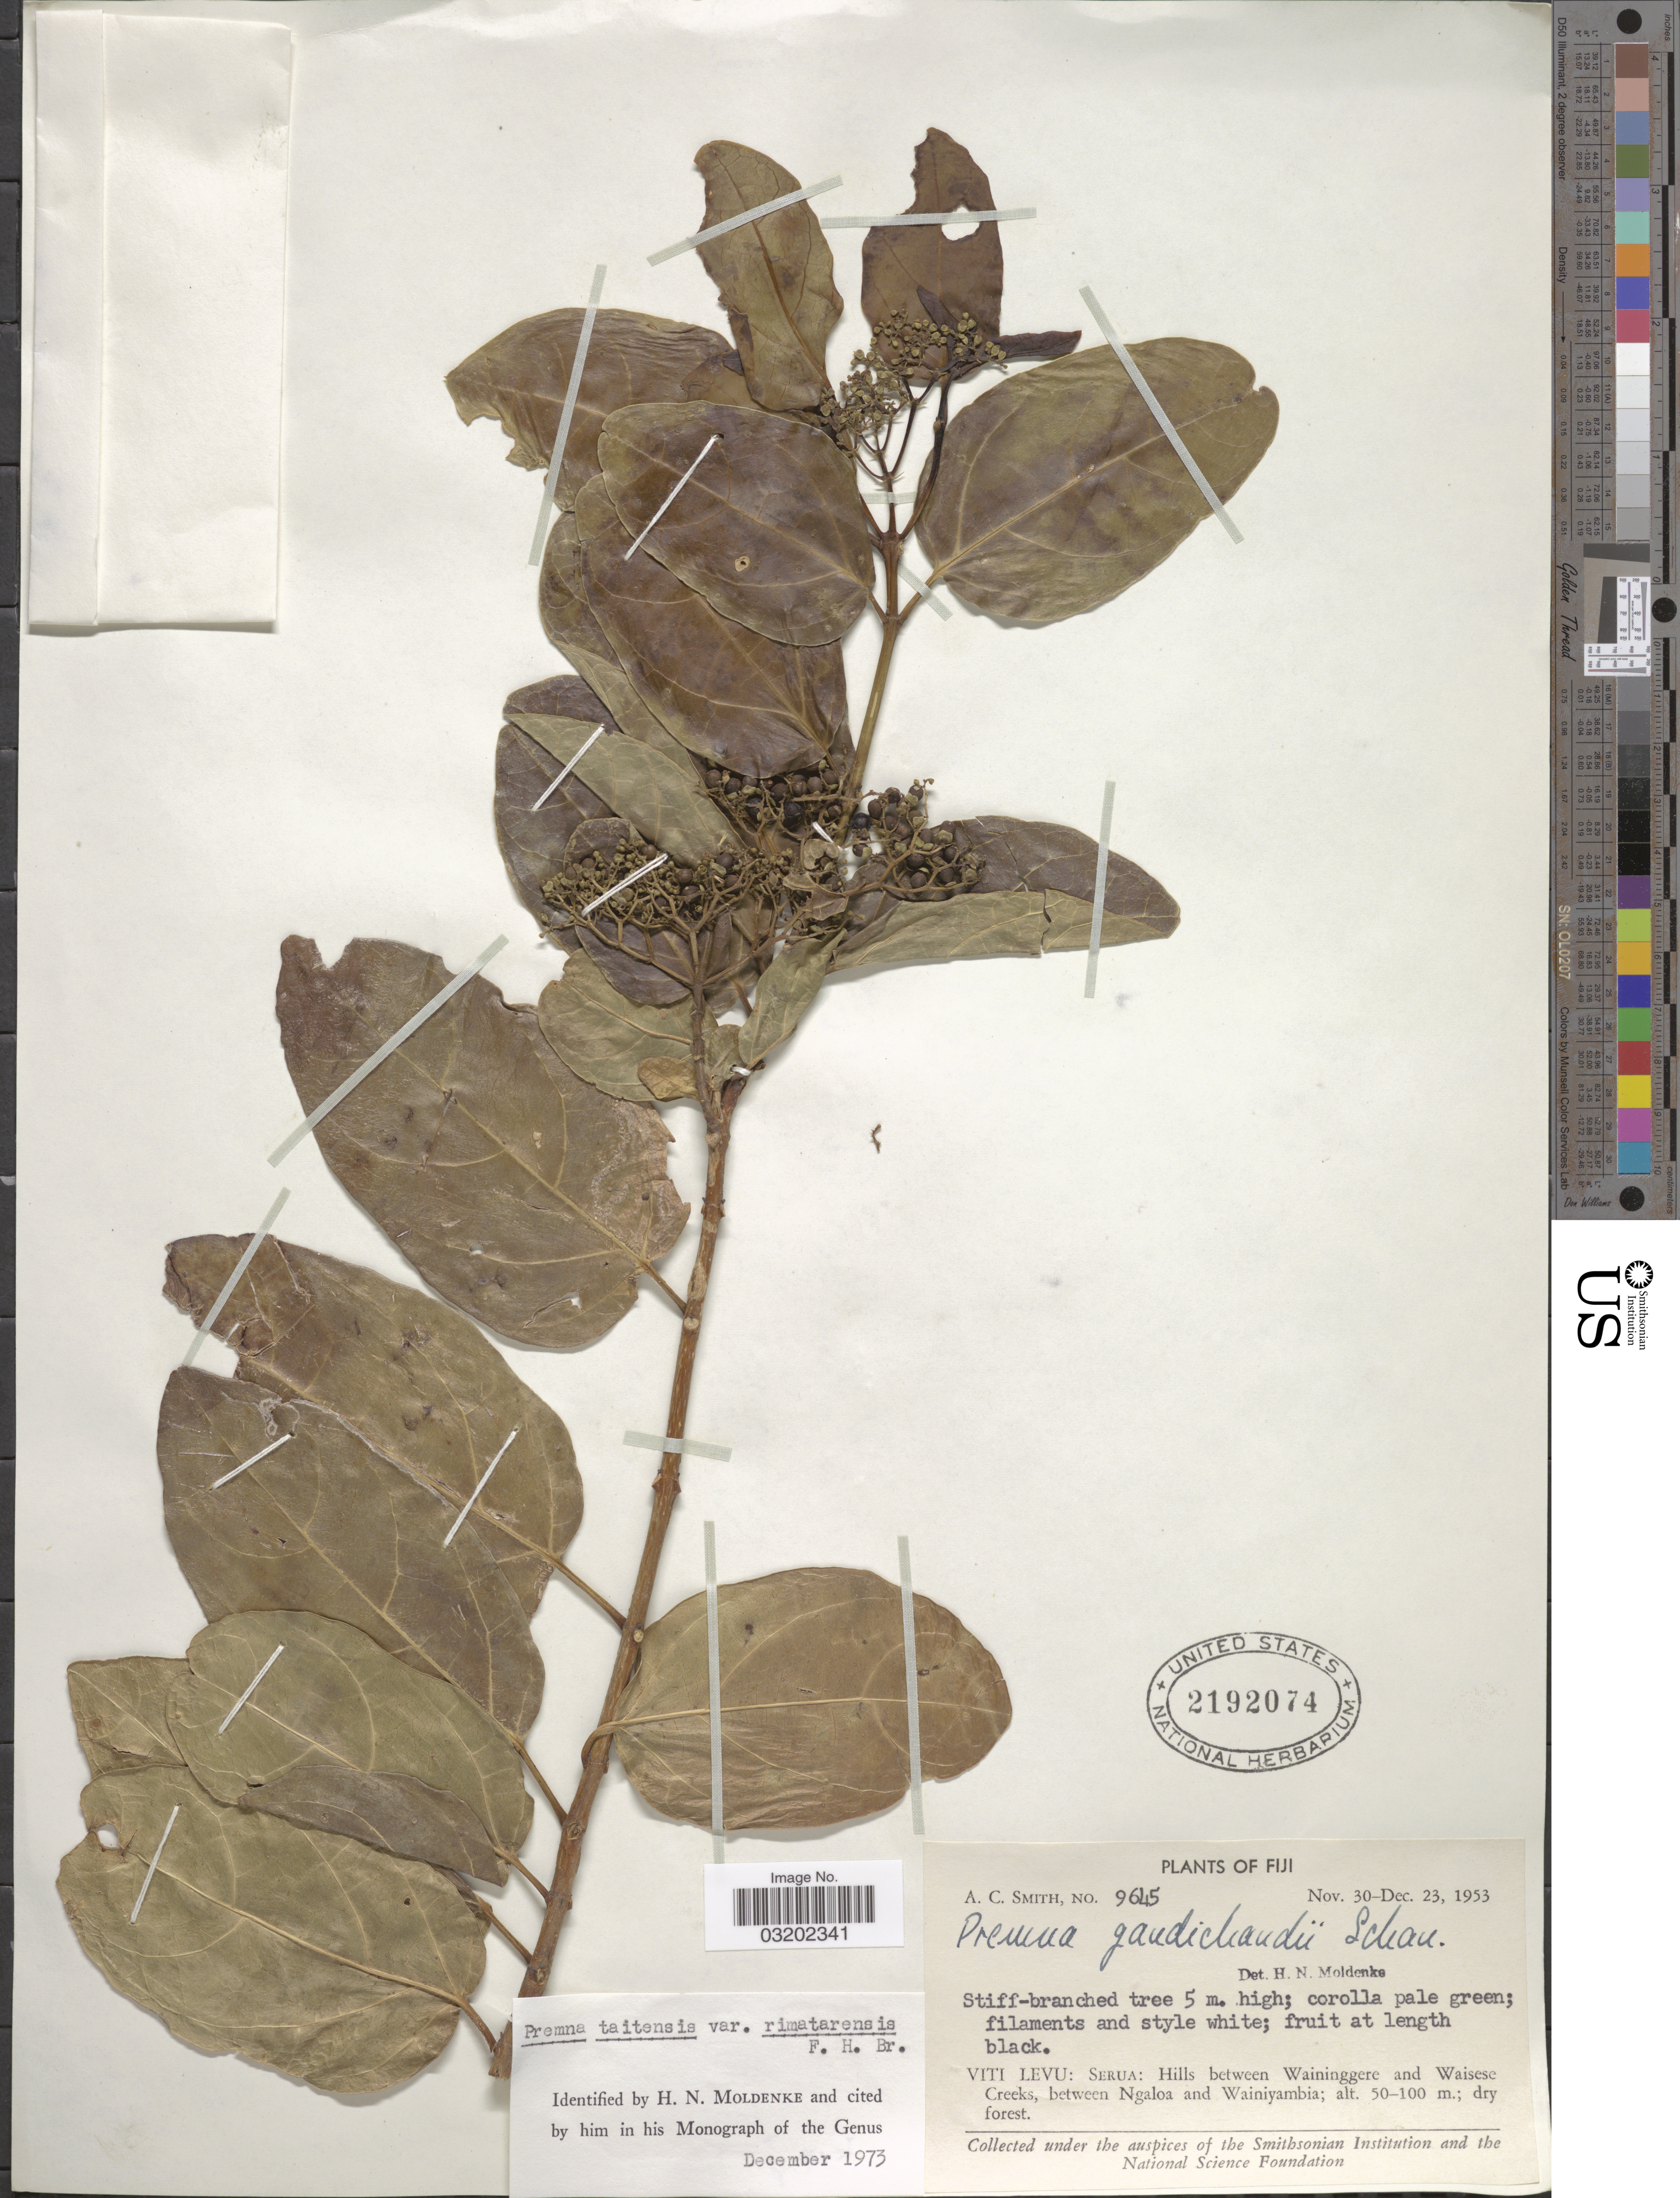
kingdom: Plantae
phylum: Tracheophyta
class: Magnoliopsida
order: Lamiales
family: Verbenaceae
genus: Stachytarpheta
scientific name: Stachytarpheta urticifolia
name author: Sims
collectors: A. C. Smith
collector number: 9645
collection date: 1953-11-30/1953-12-23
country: Fiji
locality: Viti Levu: Serua: Hills between Waininggere and Waisese Creeks, between Ngaloa and Wainiyambia.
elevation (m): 50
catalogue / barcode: US 2192074